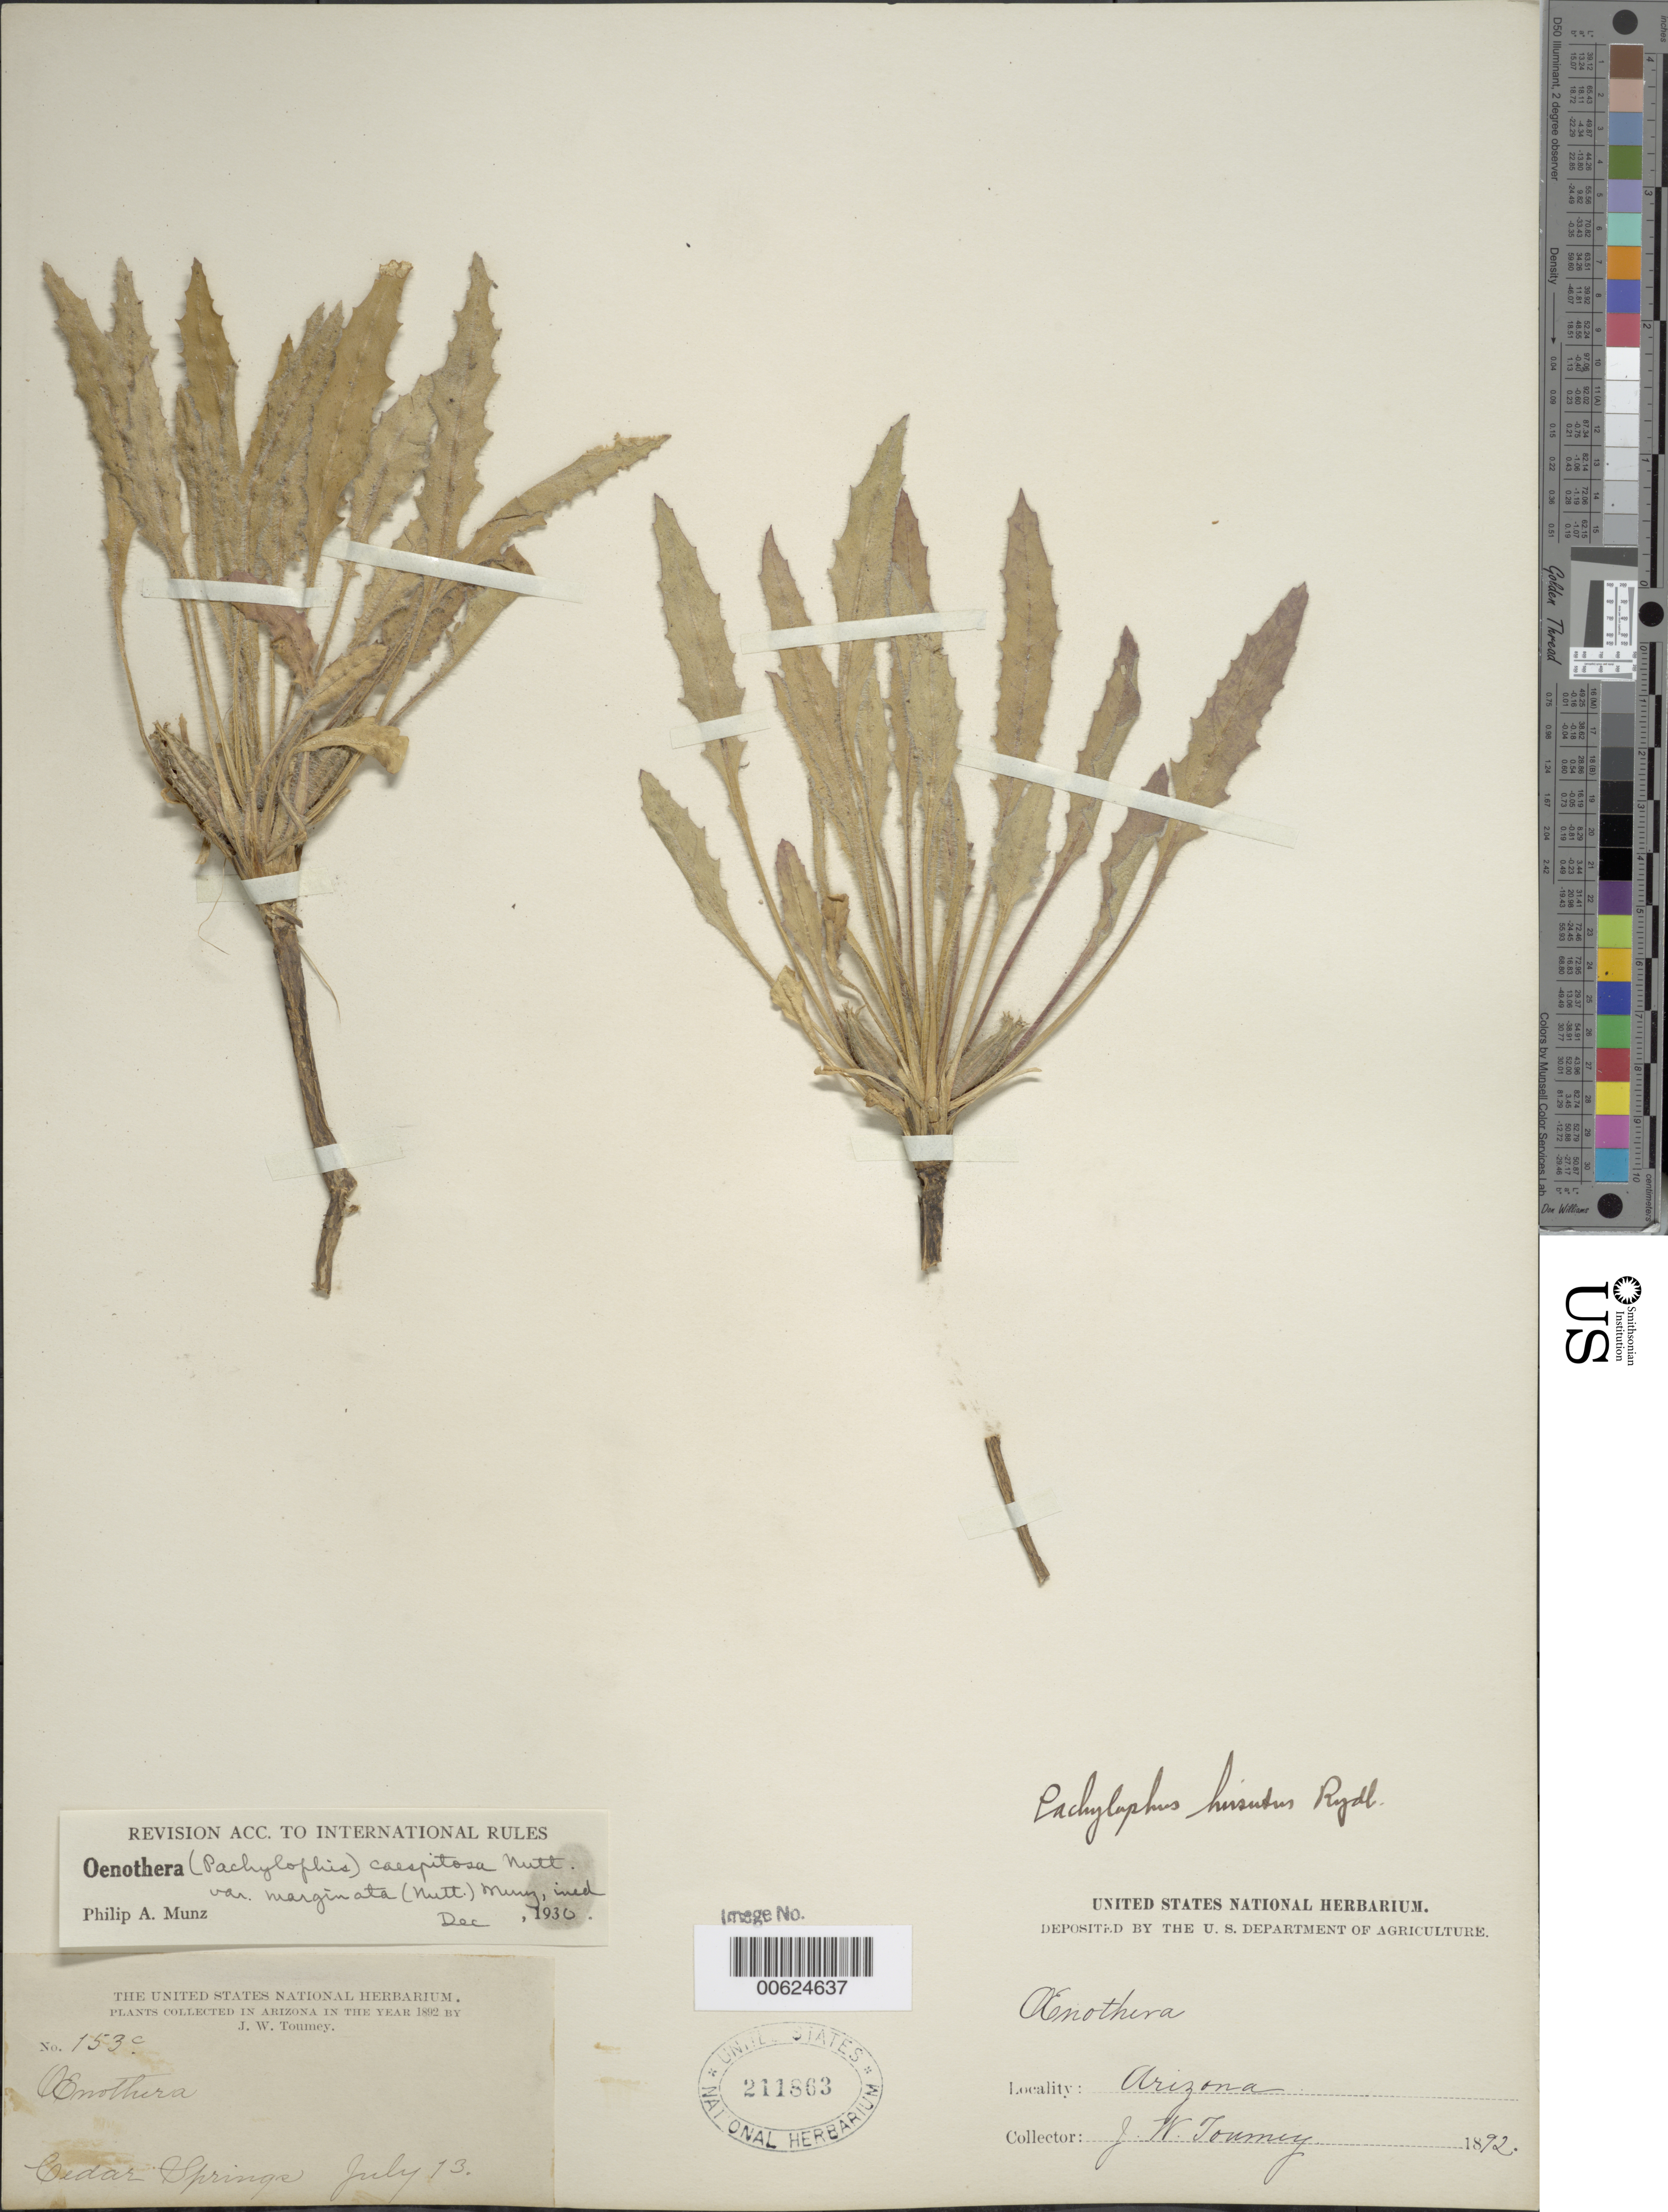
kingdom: Plantae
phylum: Tracheophyta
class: Magnoliopsida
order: Myrtales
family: Onagraceae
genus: Oenothera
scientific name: Oenothera cespitosa subsp. marginata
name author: (Nutt. ex Hook. & Arn.) Munz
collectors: J. W. Toumey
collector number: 153C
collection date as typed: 13 Jul 1892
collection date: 1892-07-13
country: United States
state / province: Arizona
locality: Cedar Springs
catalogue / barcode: US 211863